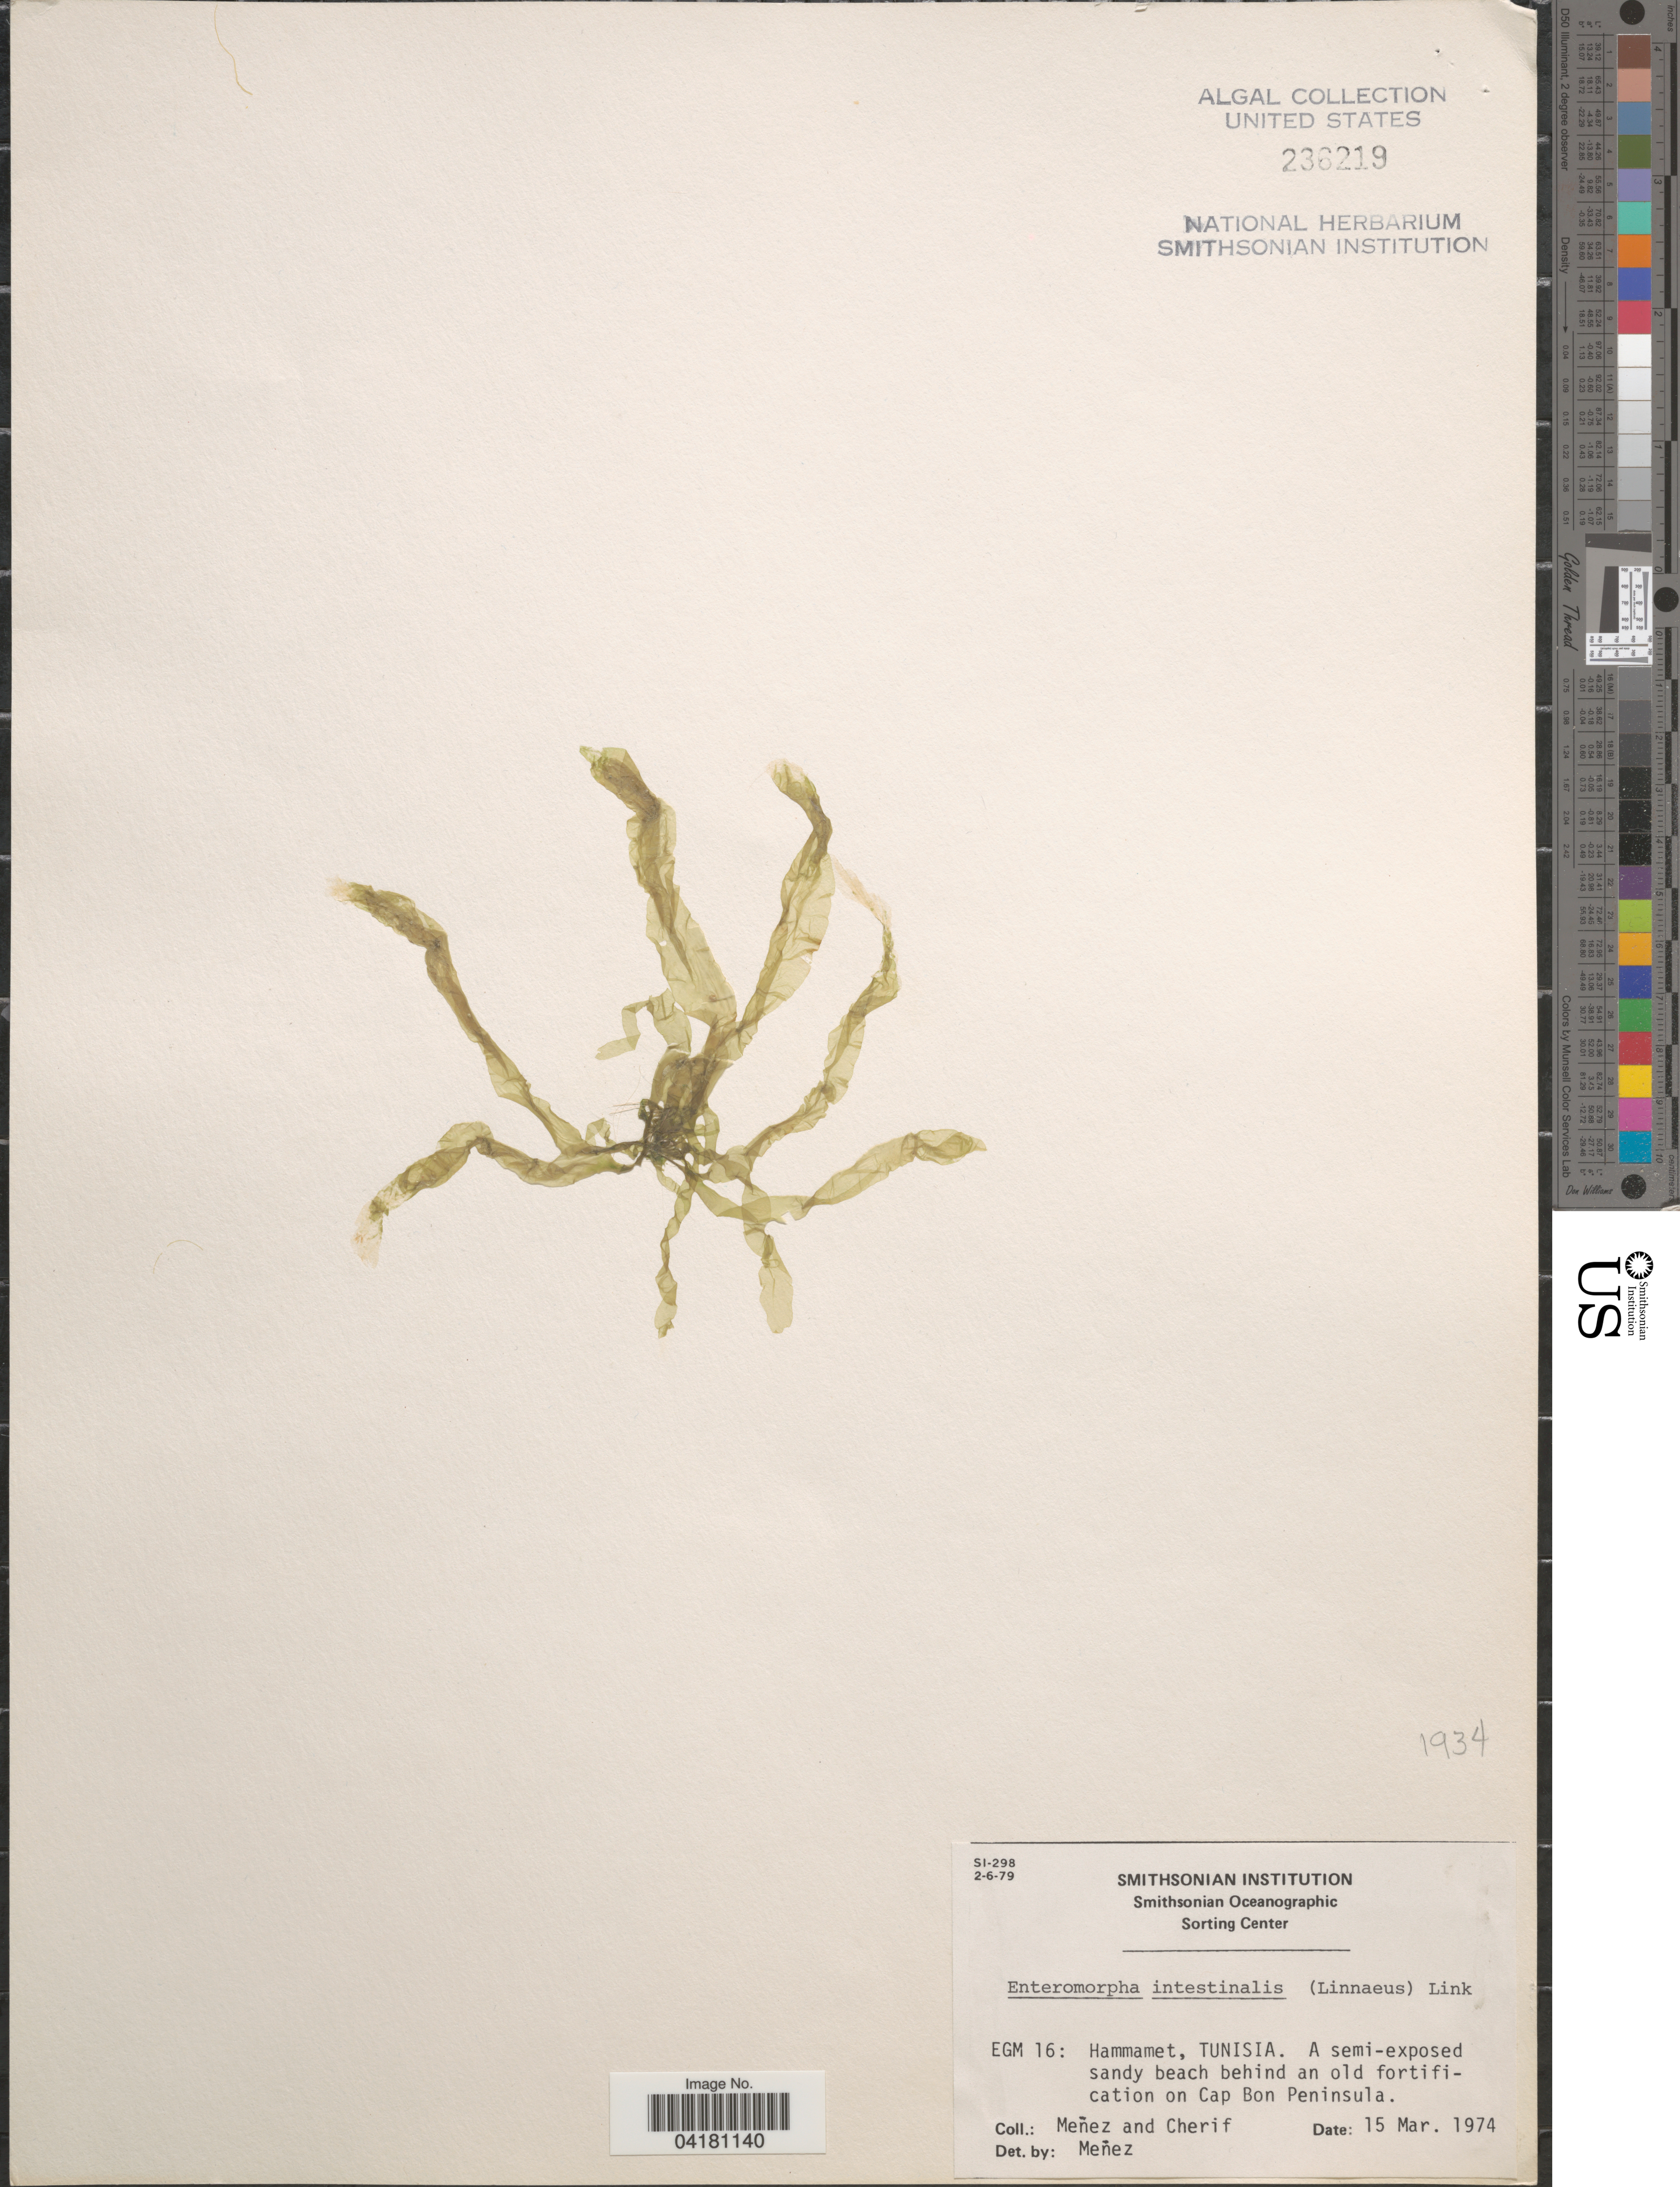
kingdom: Plantae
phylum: Chlorophyta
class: Ulvophyceae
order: Ulvales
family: Ulvaceae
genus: Ulva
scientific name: Ulva intestinalis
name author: L.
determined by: Algae name updating Project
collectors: Menez & -. Cherif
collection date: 1974-03-15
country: Tunisia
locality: EGM 16: Hammamet. A semi-exposed sandy beach behind an old fortification on Cap Bon Peninsula.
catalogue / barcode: US 236219